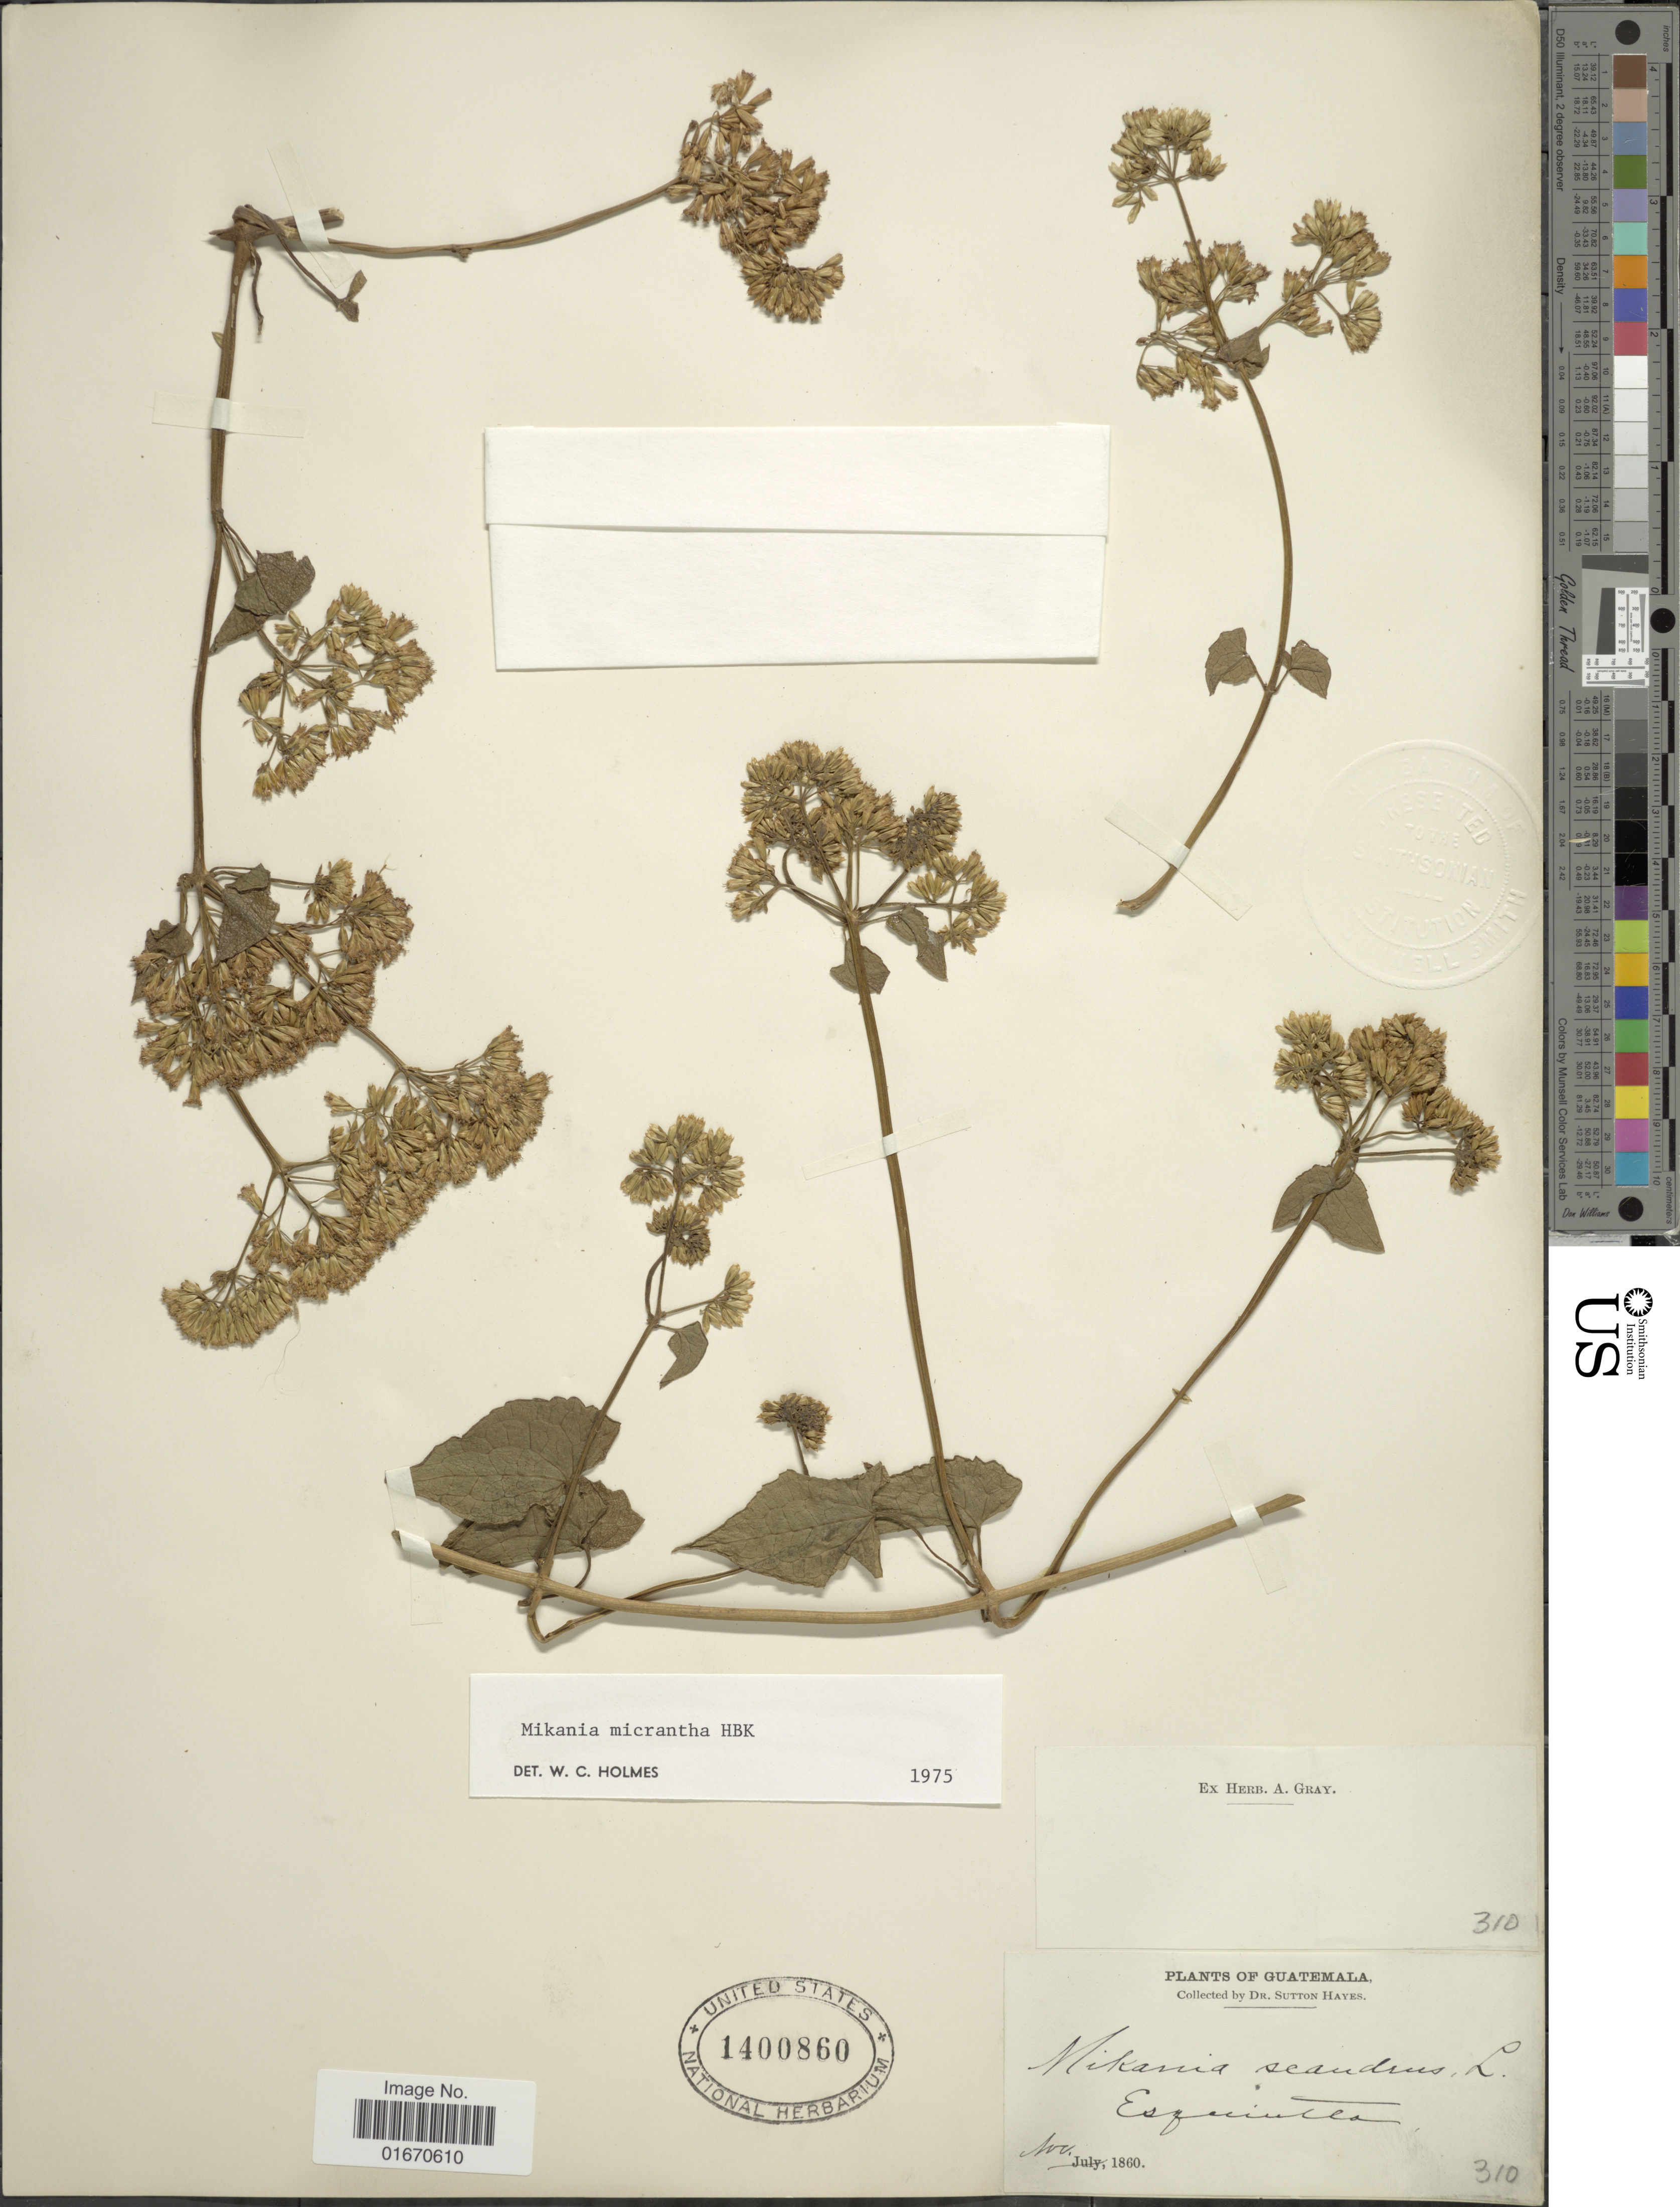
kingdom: Plantae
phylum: Tracheophyta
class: Magnoliopsida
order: Asterales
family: Asteraceae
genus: Mikania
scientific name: Mikania micrantha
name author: Kunth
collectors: S. Hayes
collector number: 310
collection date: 1860-11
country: Guatemala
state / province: Escuintla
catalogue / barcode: US 1400860